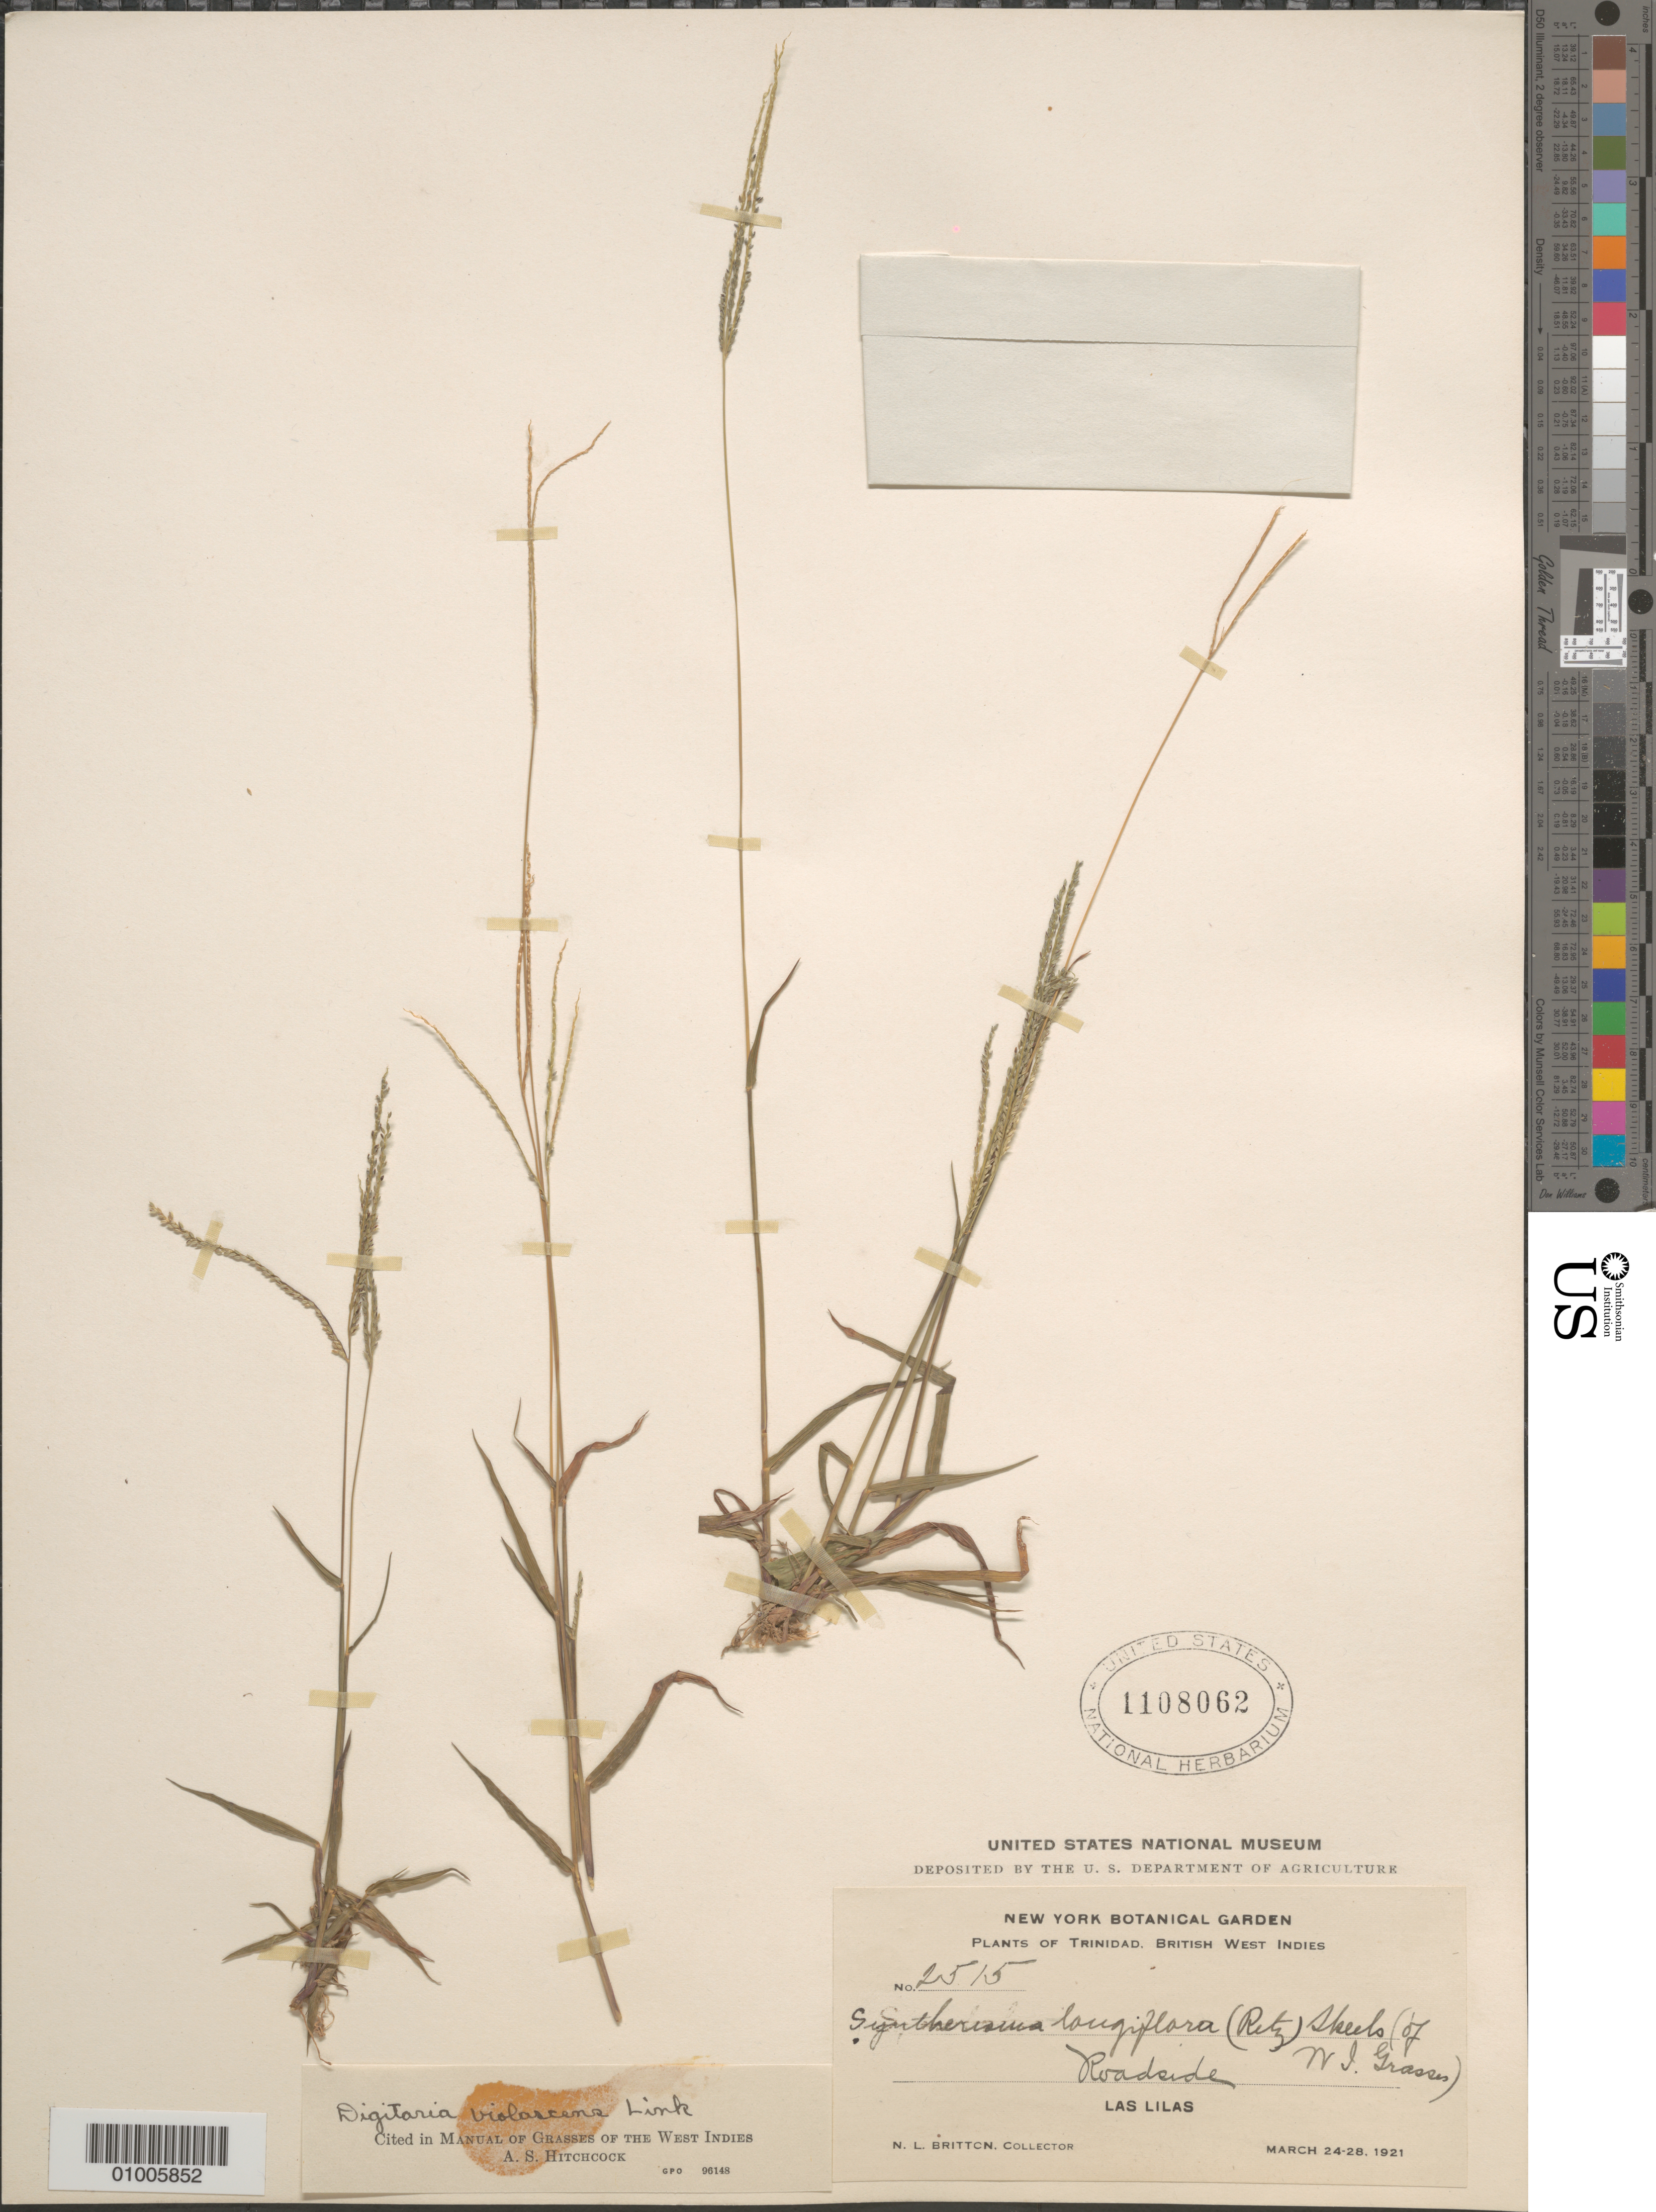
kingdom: Plantae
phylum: Tracheophyta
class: Liliopsida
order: Poales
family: Poaceae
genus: Digitaria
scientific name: Digitaria violascens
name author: Link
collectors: N. Britton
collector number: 2515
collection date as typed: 24 Mar 1921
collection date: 1921-03-24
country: Trinidad and Tobago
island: Trinidad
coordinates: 0 N, 0 E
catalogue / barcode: US 1108062